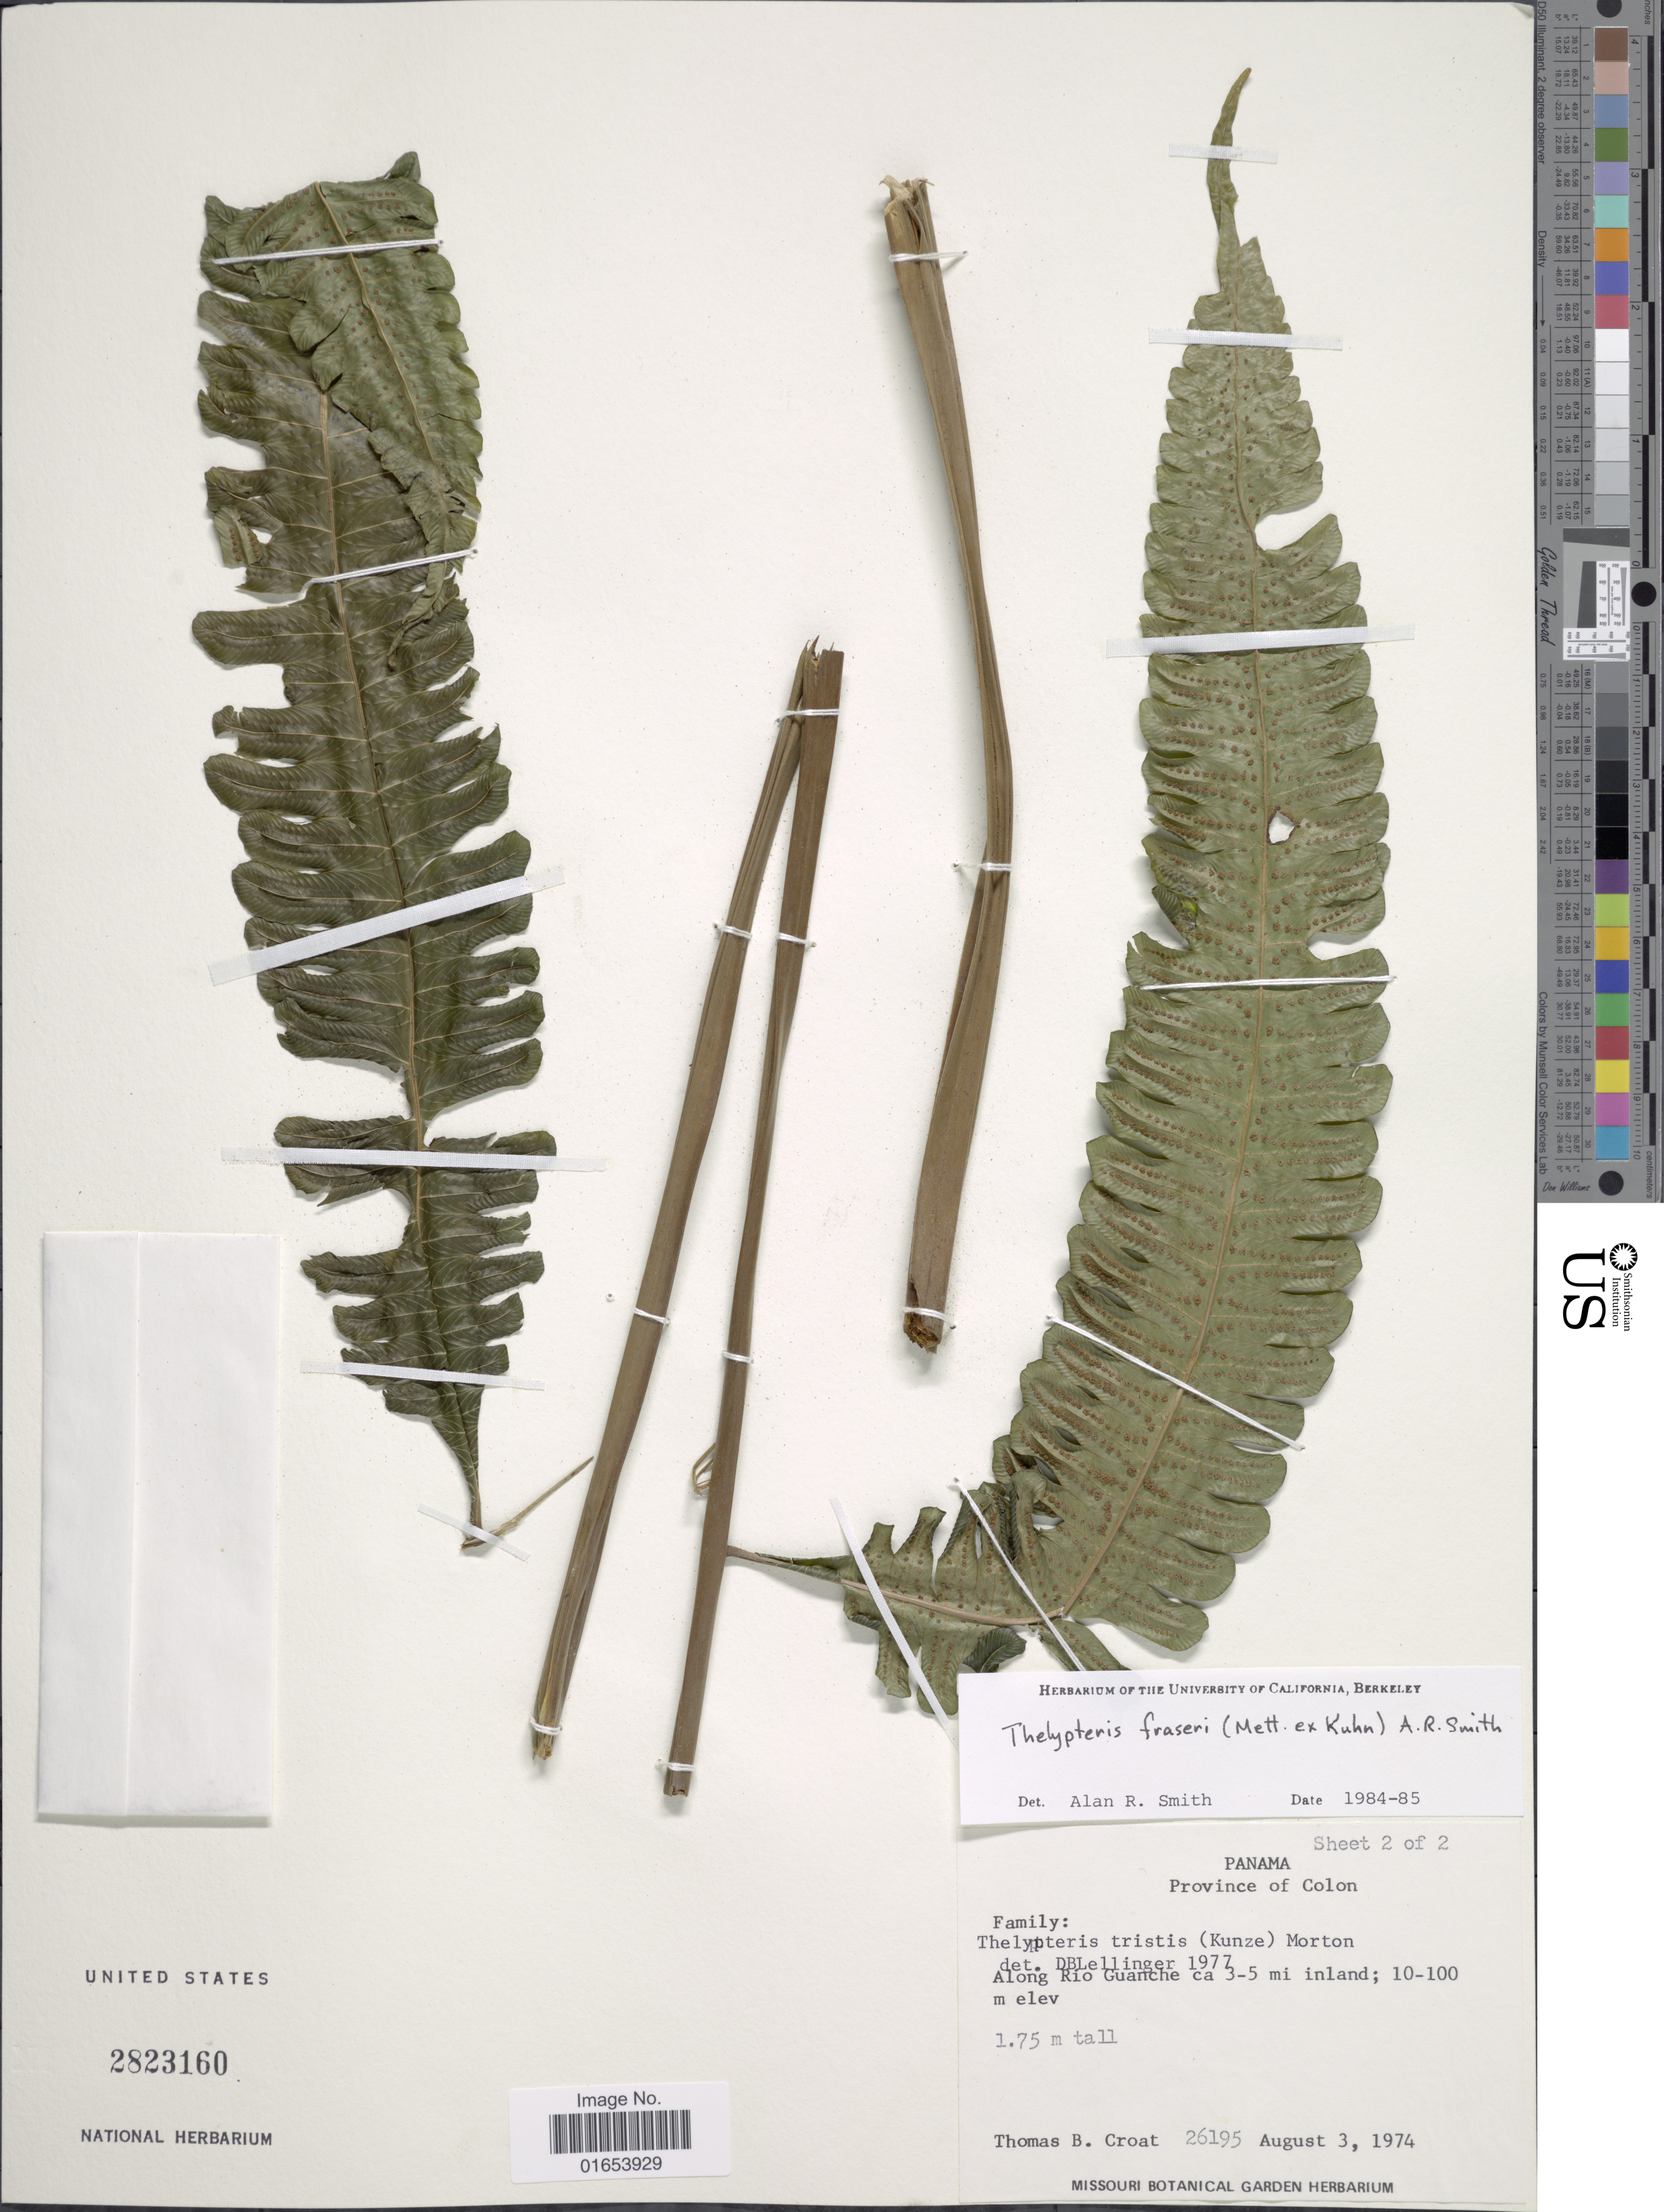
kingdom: Plantae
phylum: Tracheophyta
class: Polypodiopsida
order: Polypodiales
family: Thelypteridaceae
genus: Goniopteris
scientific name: Goniopteris fraseri (Mett.) comb. nov., ined 2015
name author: (Mett.)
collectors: T. B. Croat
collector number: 26195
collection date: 1974-08-03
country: Panama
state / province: Colón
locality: Province of Colon, Panama, along Rio Guanche ca 3-5 mi inland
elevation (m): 10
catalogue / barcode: US 2823160